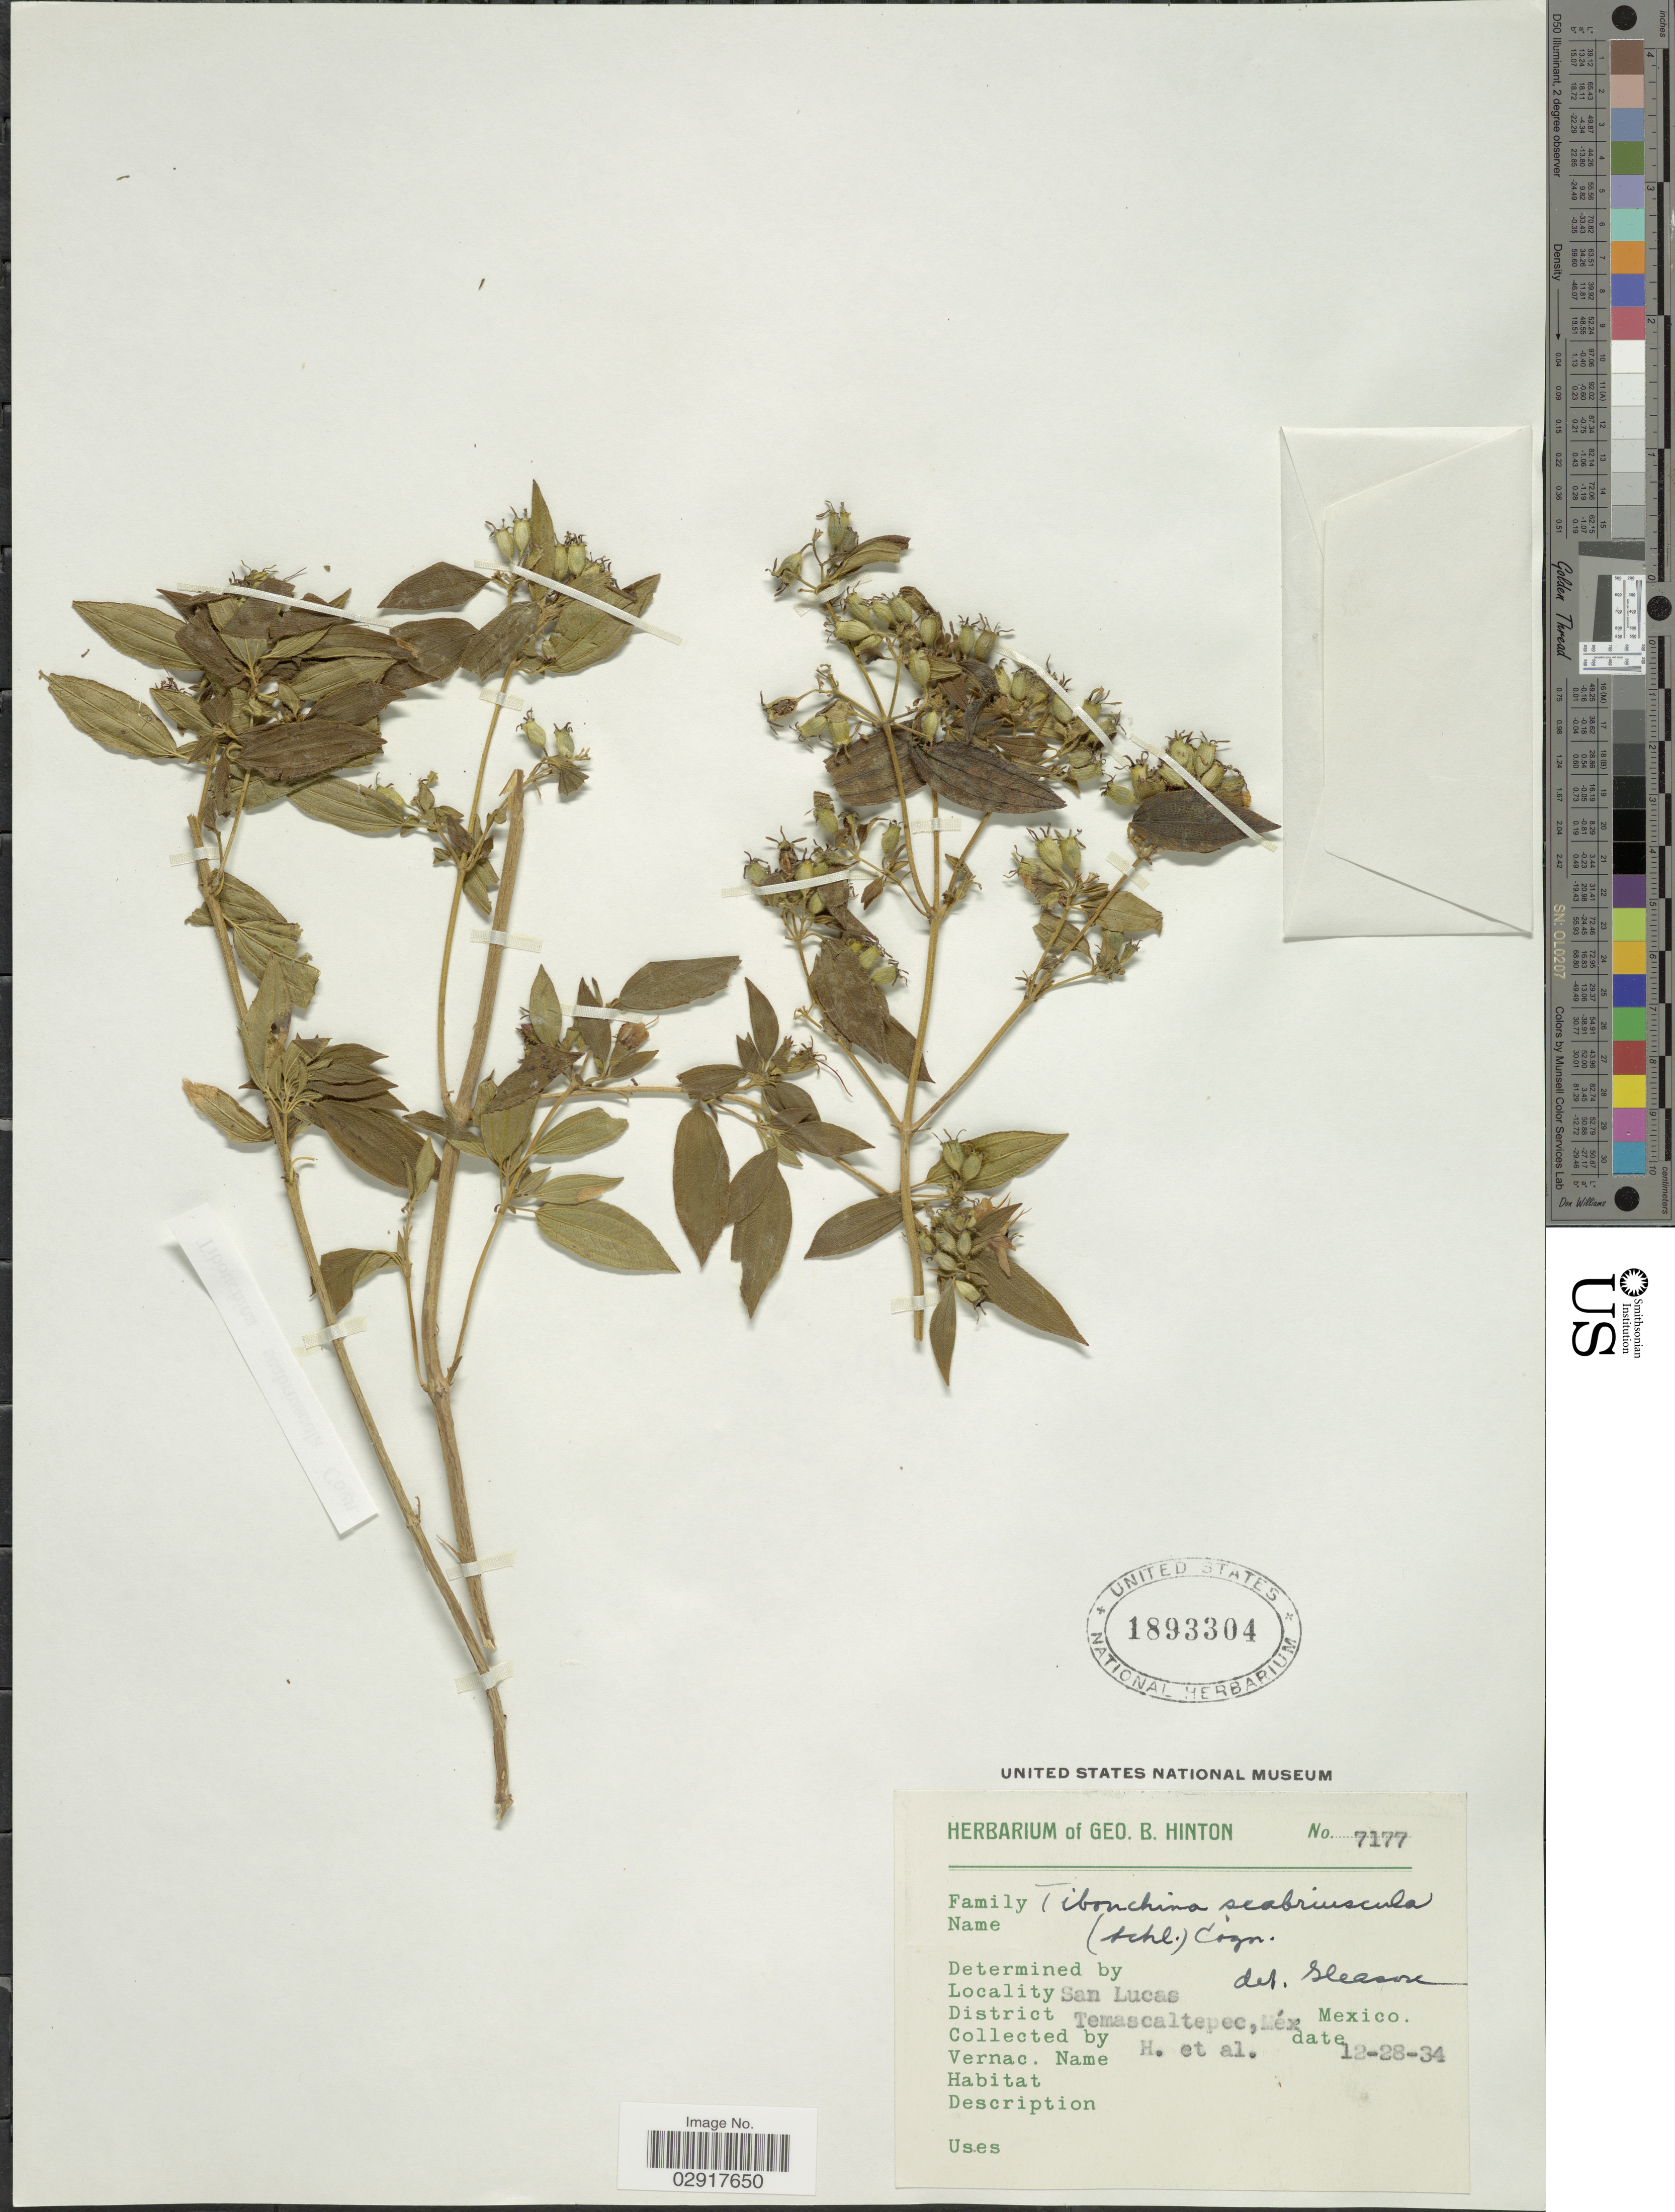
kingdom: Plantae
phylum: Tracheophyta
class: Magnoliopsida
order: Myrtales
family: Melastomataceae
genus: Chaetogastra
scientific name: Chaetogastra scabriuscula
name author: (Schltdl.) P.J.F. Guim. & Michelang.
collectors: G. B. Hinton & et al.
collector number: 7177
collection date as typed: Transcribed d/m/y: 28/12/34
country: Mexico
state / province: México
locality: San Lucas. District Temascaltepec, Méx.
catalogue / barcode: US 1893304